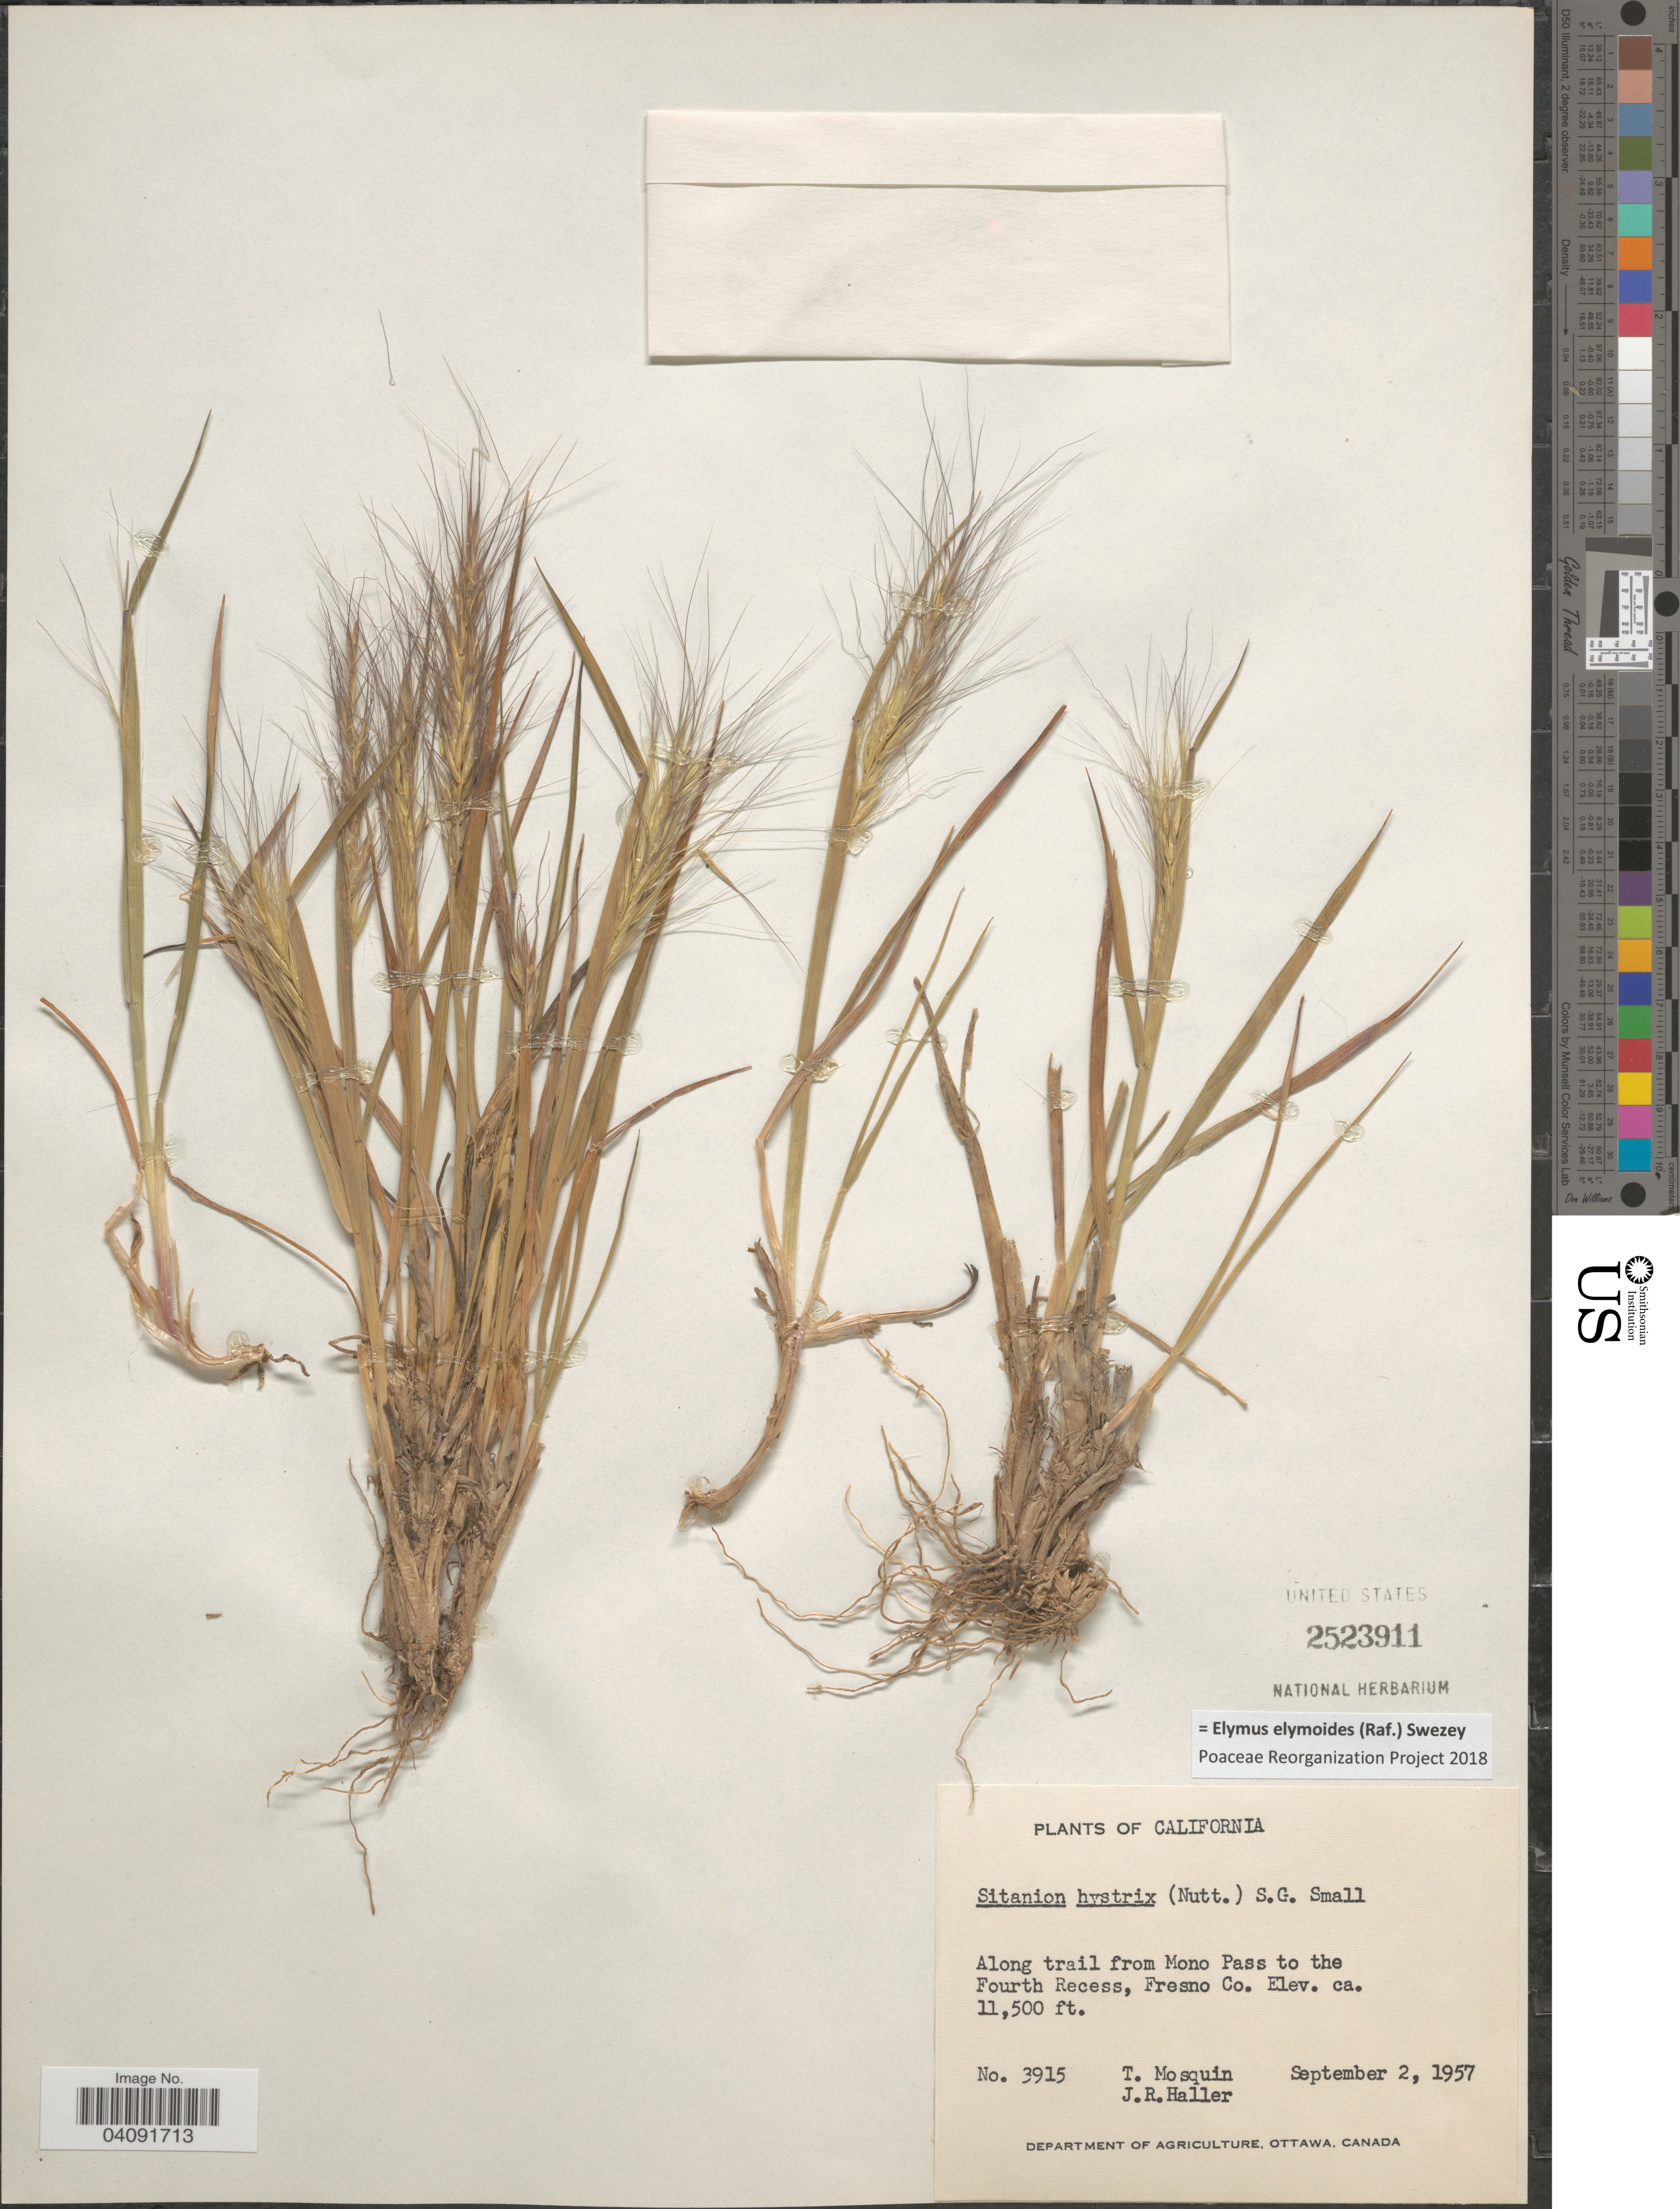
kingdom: Plantae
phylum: Tracheophyta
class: Liliopsida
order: Poales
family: Poaceae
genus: Elymus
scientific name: Elymus elymoides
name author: (Raf.) Swezey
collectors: T. Mosquin & J. R. Haller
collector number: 3915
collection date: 1957-09-02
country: United States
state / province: California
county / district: Fresno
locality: Along trail from Mono Pass to the Fourth Recess, Fresno Co.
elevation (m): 3505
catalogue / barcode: US 2523911